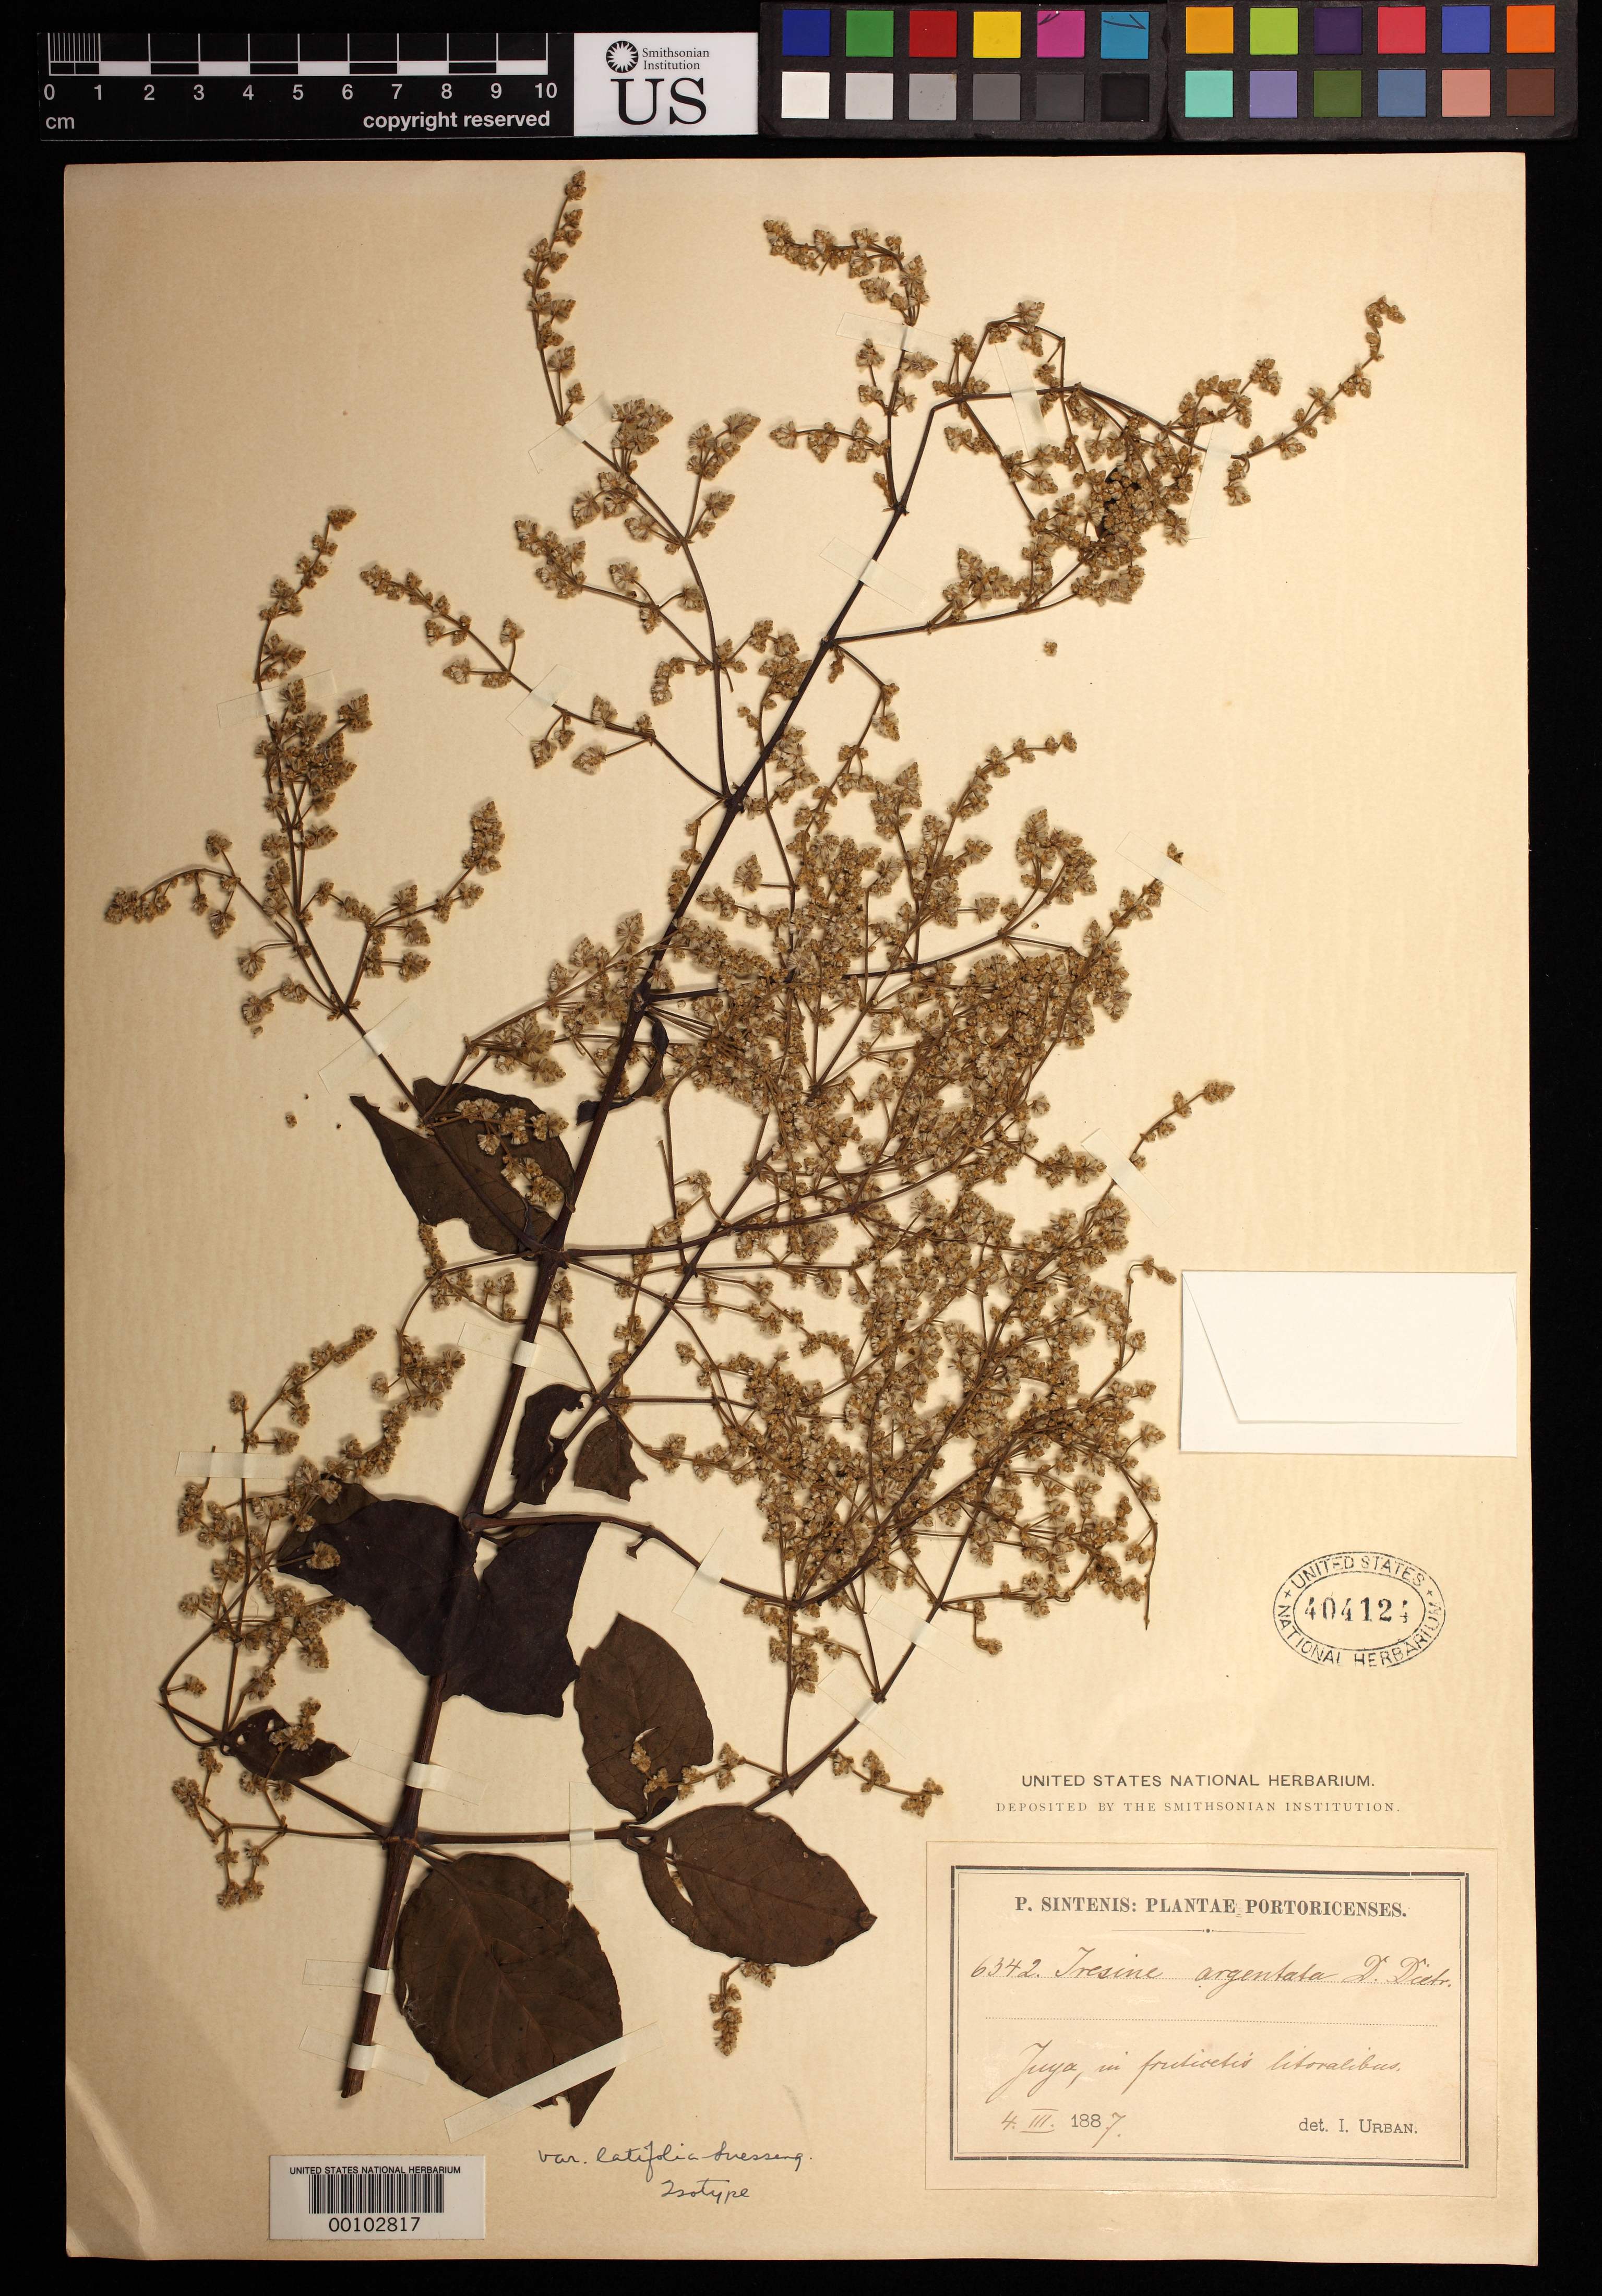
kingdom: Plantae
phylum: Tracheophyta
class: Magnoliopsida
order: Caryophyllales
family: Amaranthaceae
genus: Iresine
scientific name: Iresine argentata var. latifolia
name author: Suess.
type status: Isosyntype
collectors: P. Sintenis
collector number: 6342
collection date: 1887-03-04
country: Puerto Rico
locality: Juya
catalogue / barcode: US 404124